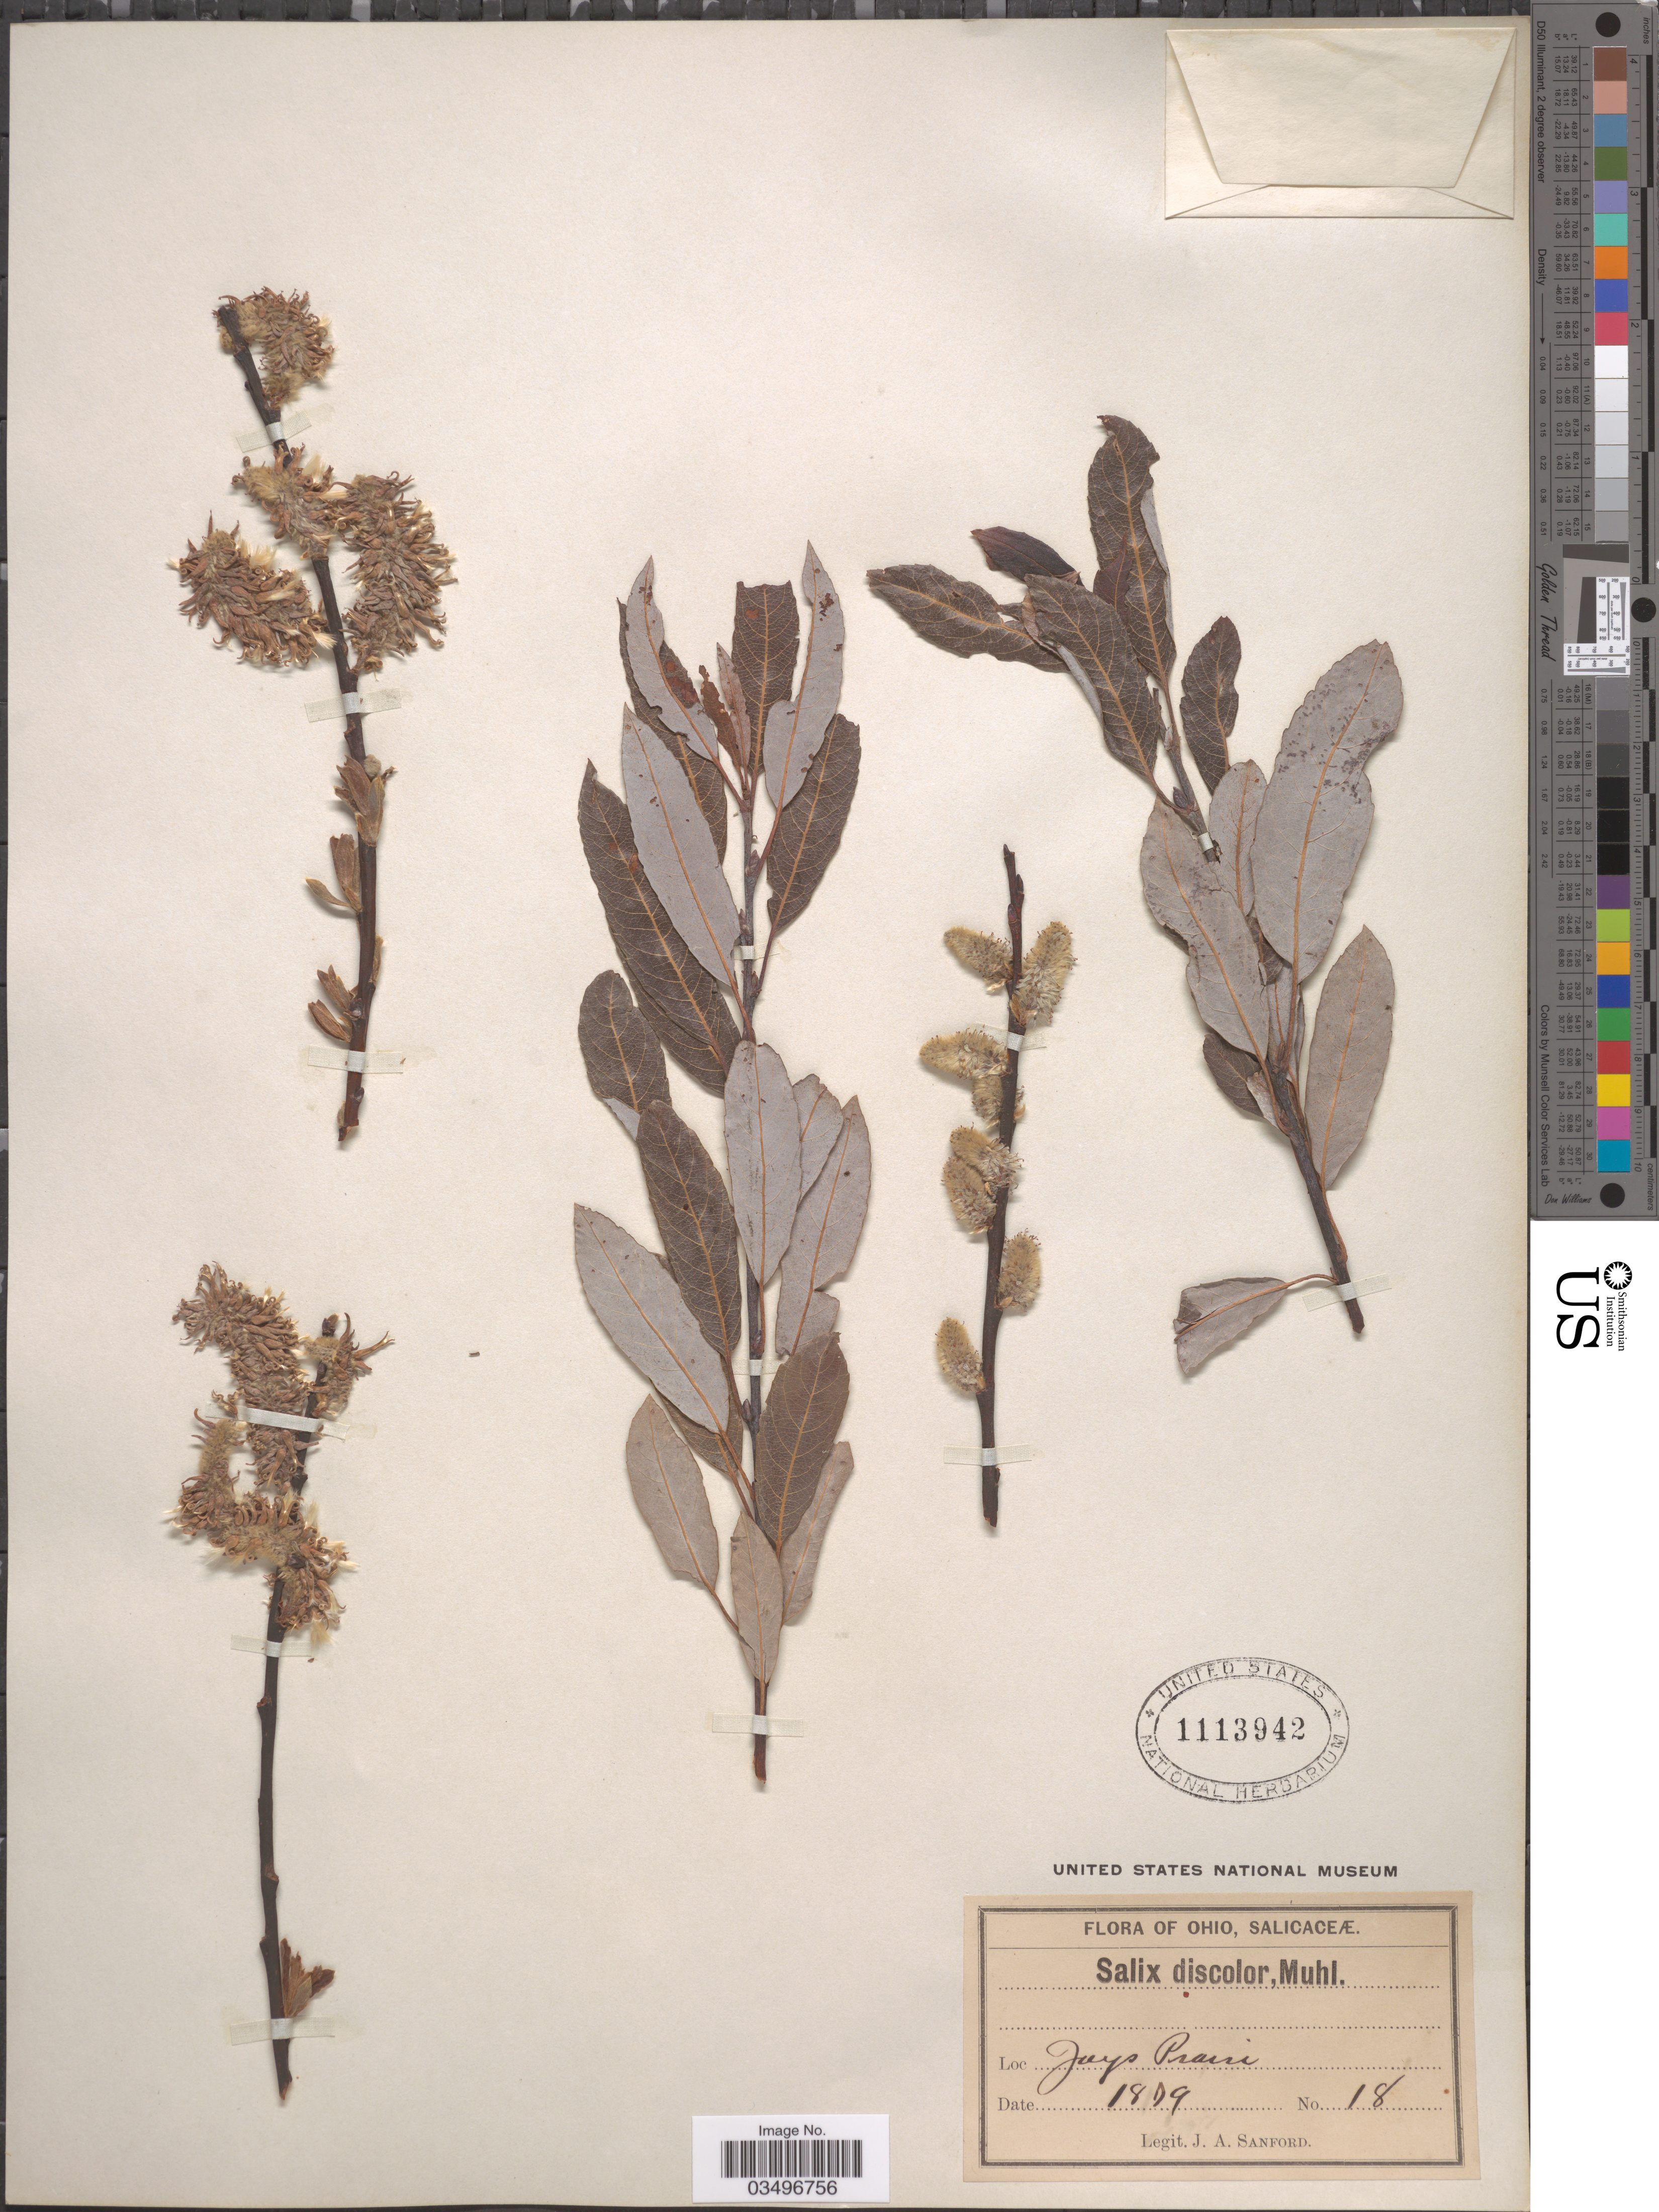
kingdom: Plantae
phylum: Tracheophyta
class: Magnoliopsida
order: Malpighiales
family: Salicaceae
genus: Salix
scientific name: Salix discolor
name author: Muhl.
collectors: J. Sanford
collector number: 18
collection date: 1879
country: United States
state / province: Ohio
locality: Joys [interpreted] Prairi.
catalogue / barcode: US 1113942